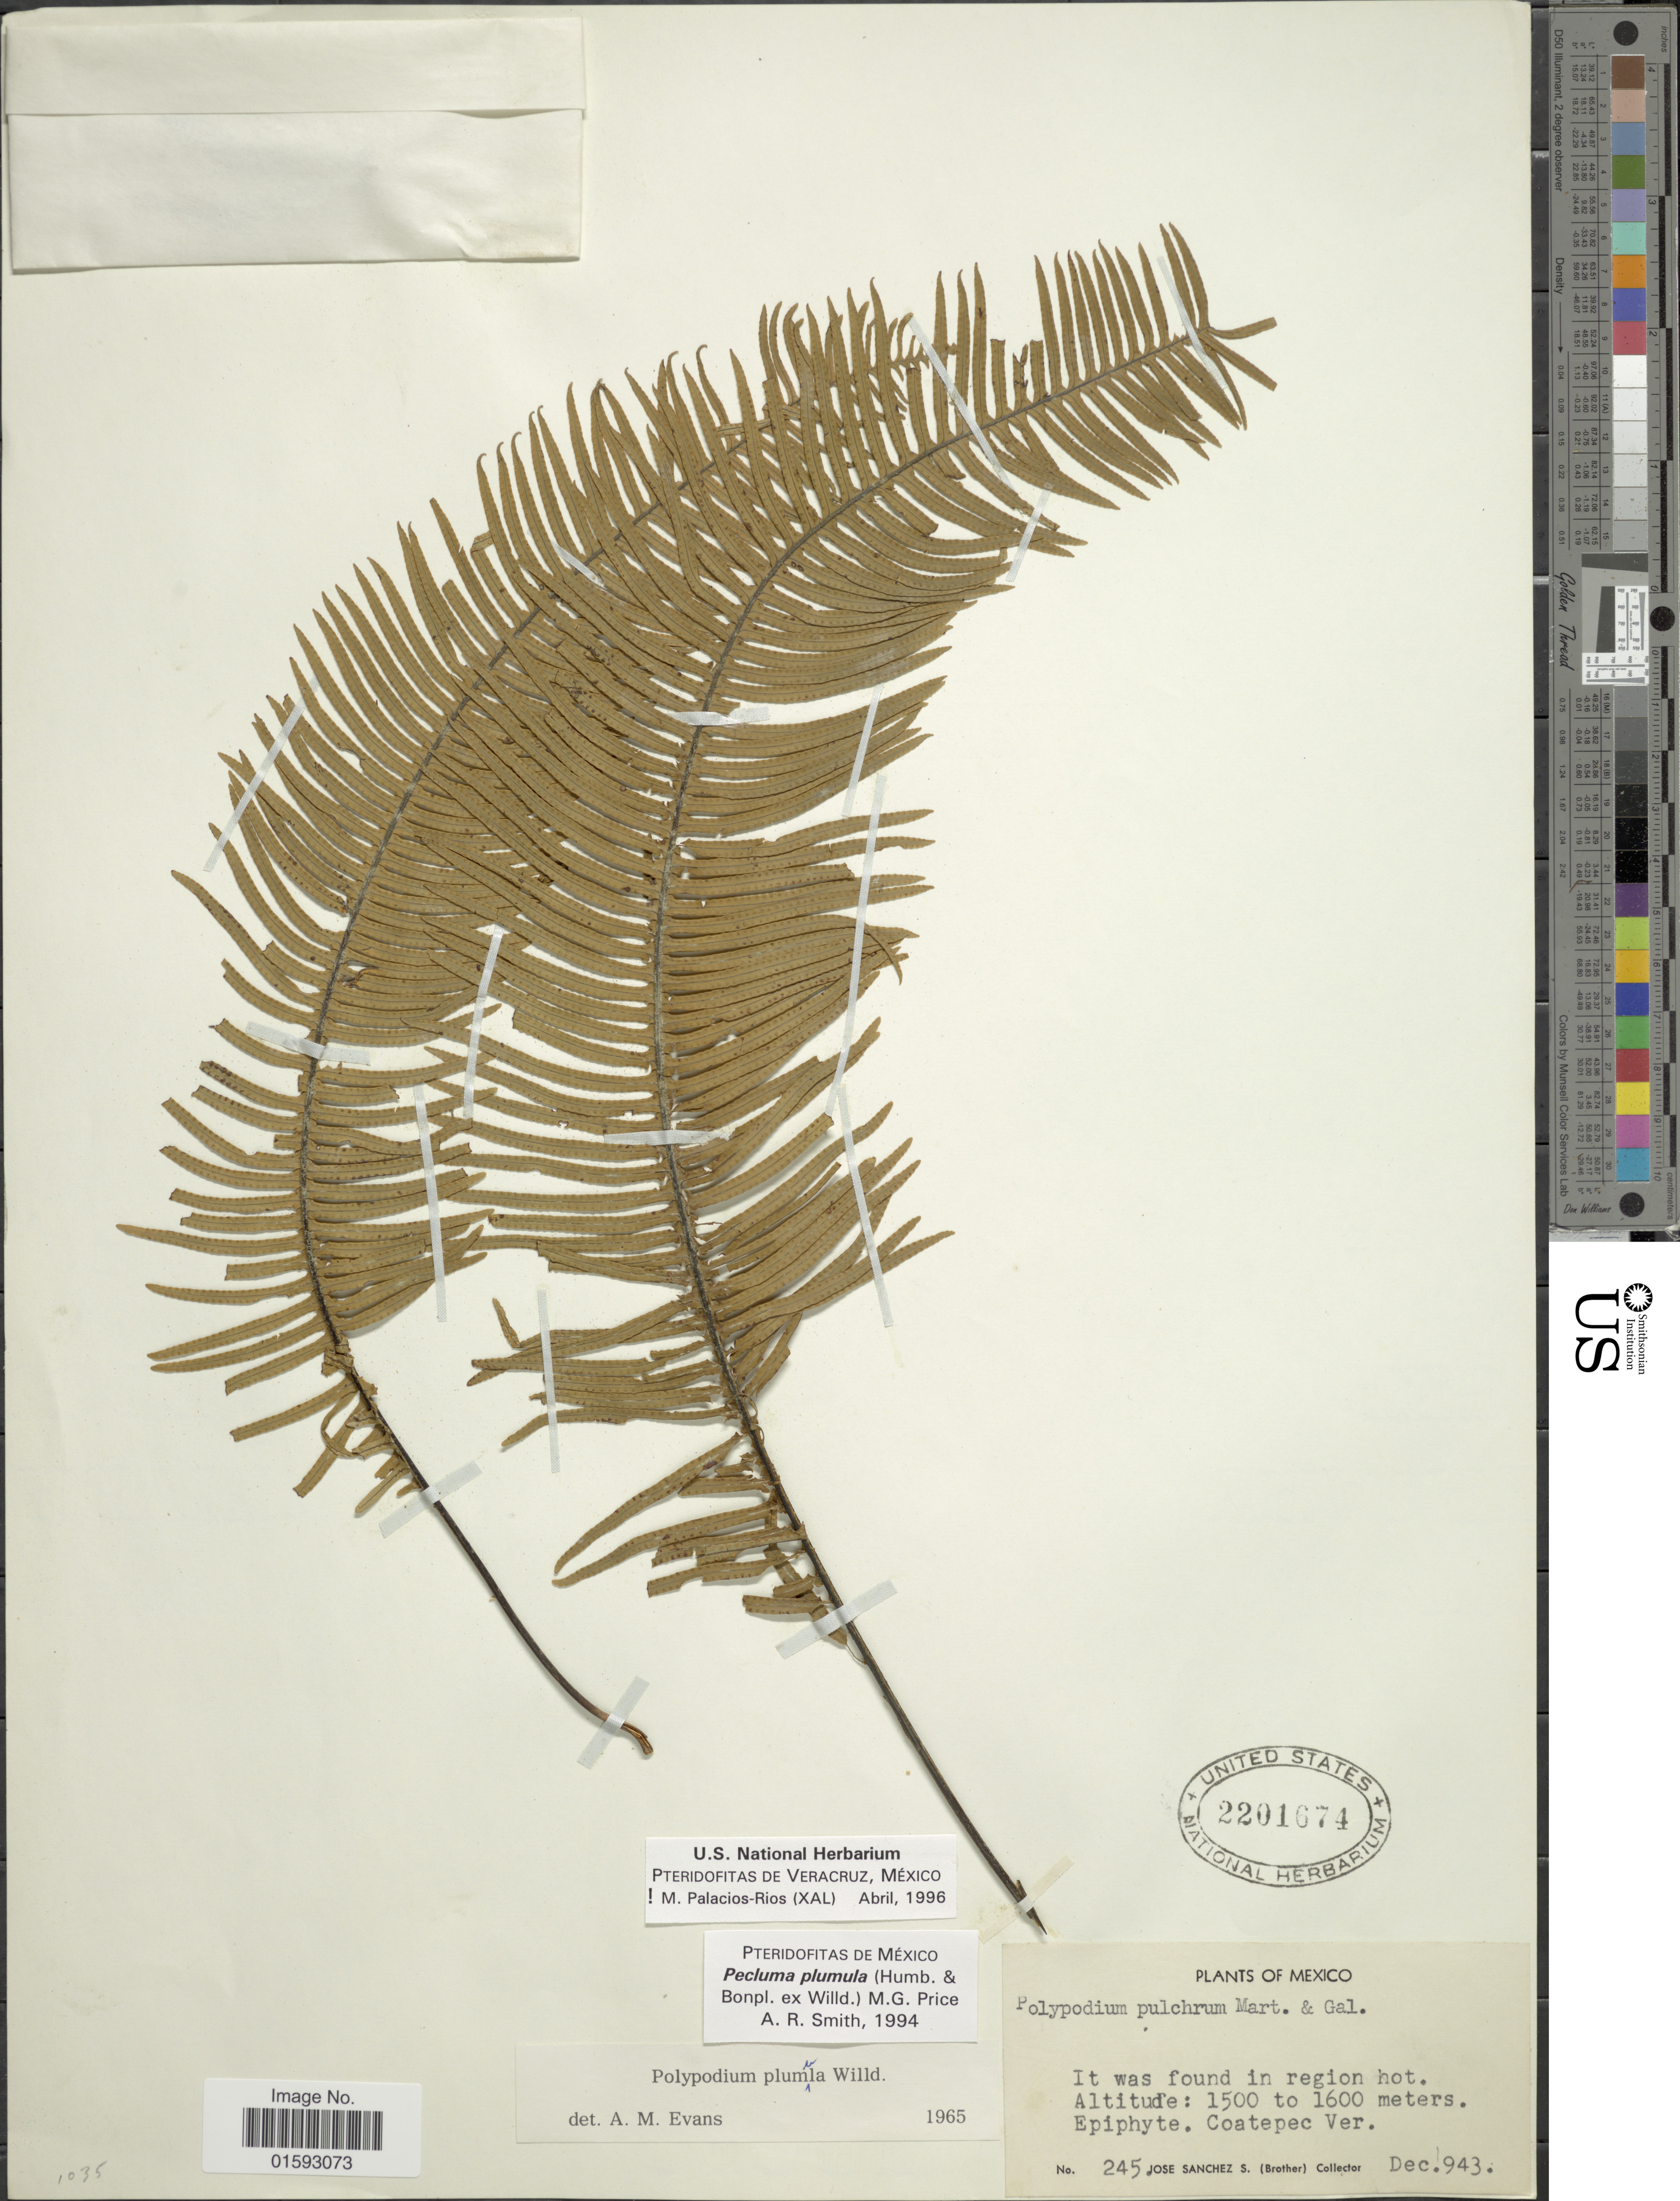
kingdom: Plantae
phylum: Tracheophyta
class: Polypodiopsida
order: Polypodiales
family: Polypodiaceae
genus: Pecluma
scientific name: Pecluma plumula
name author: (Humb. & Bonpl. ex Willd.) M.G. Price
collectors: J. Sanchez S.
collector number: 245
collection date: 1943-12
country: Mexico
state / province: Veracruz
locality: It was found in region hot, Epiphyte. Coatepec Ver.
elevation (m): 1500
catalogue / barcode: US 2201674